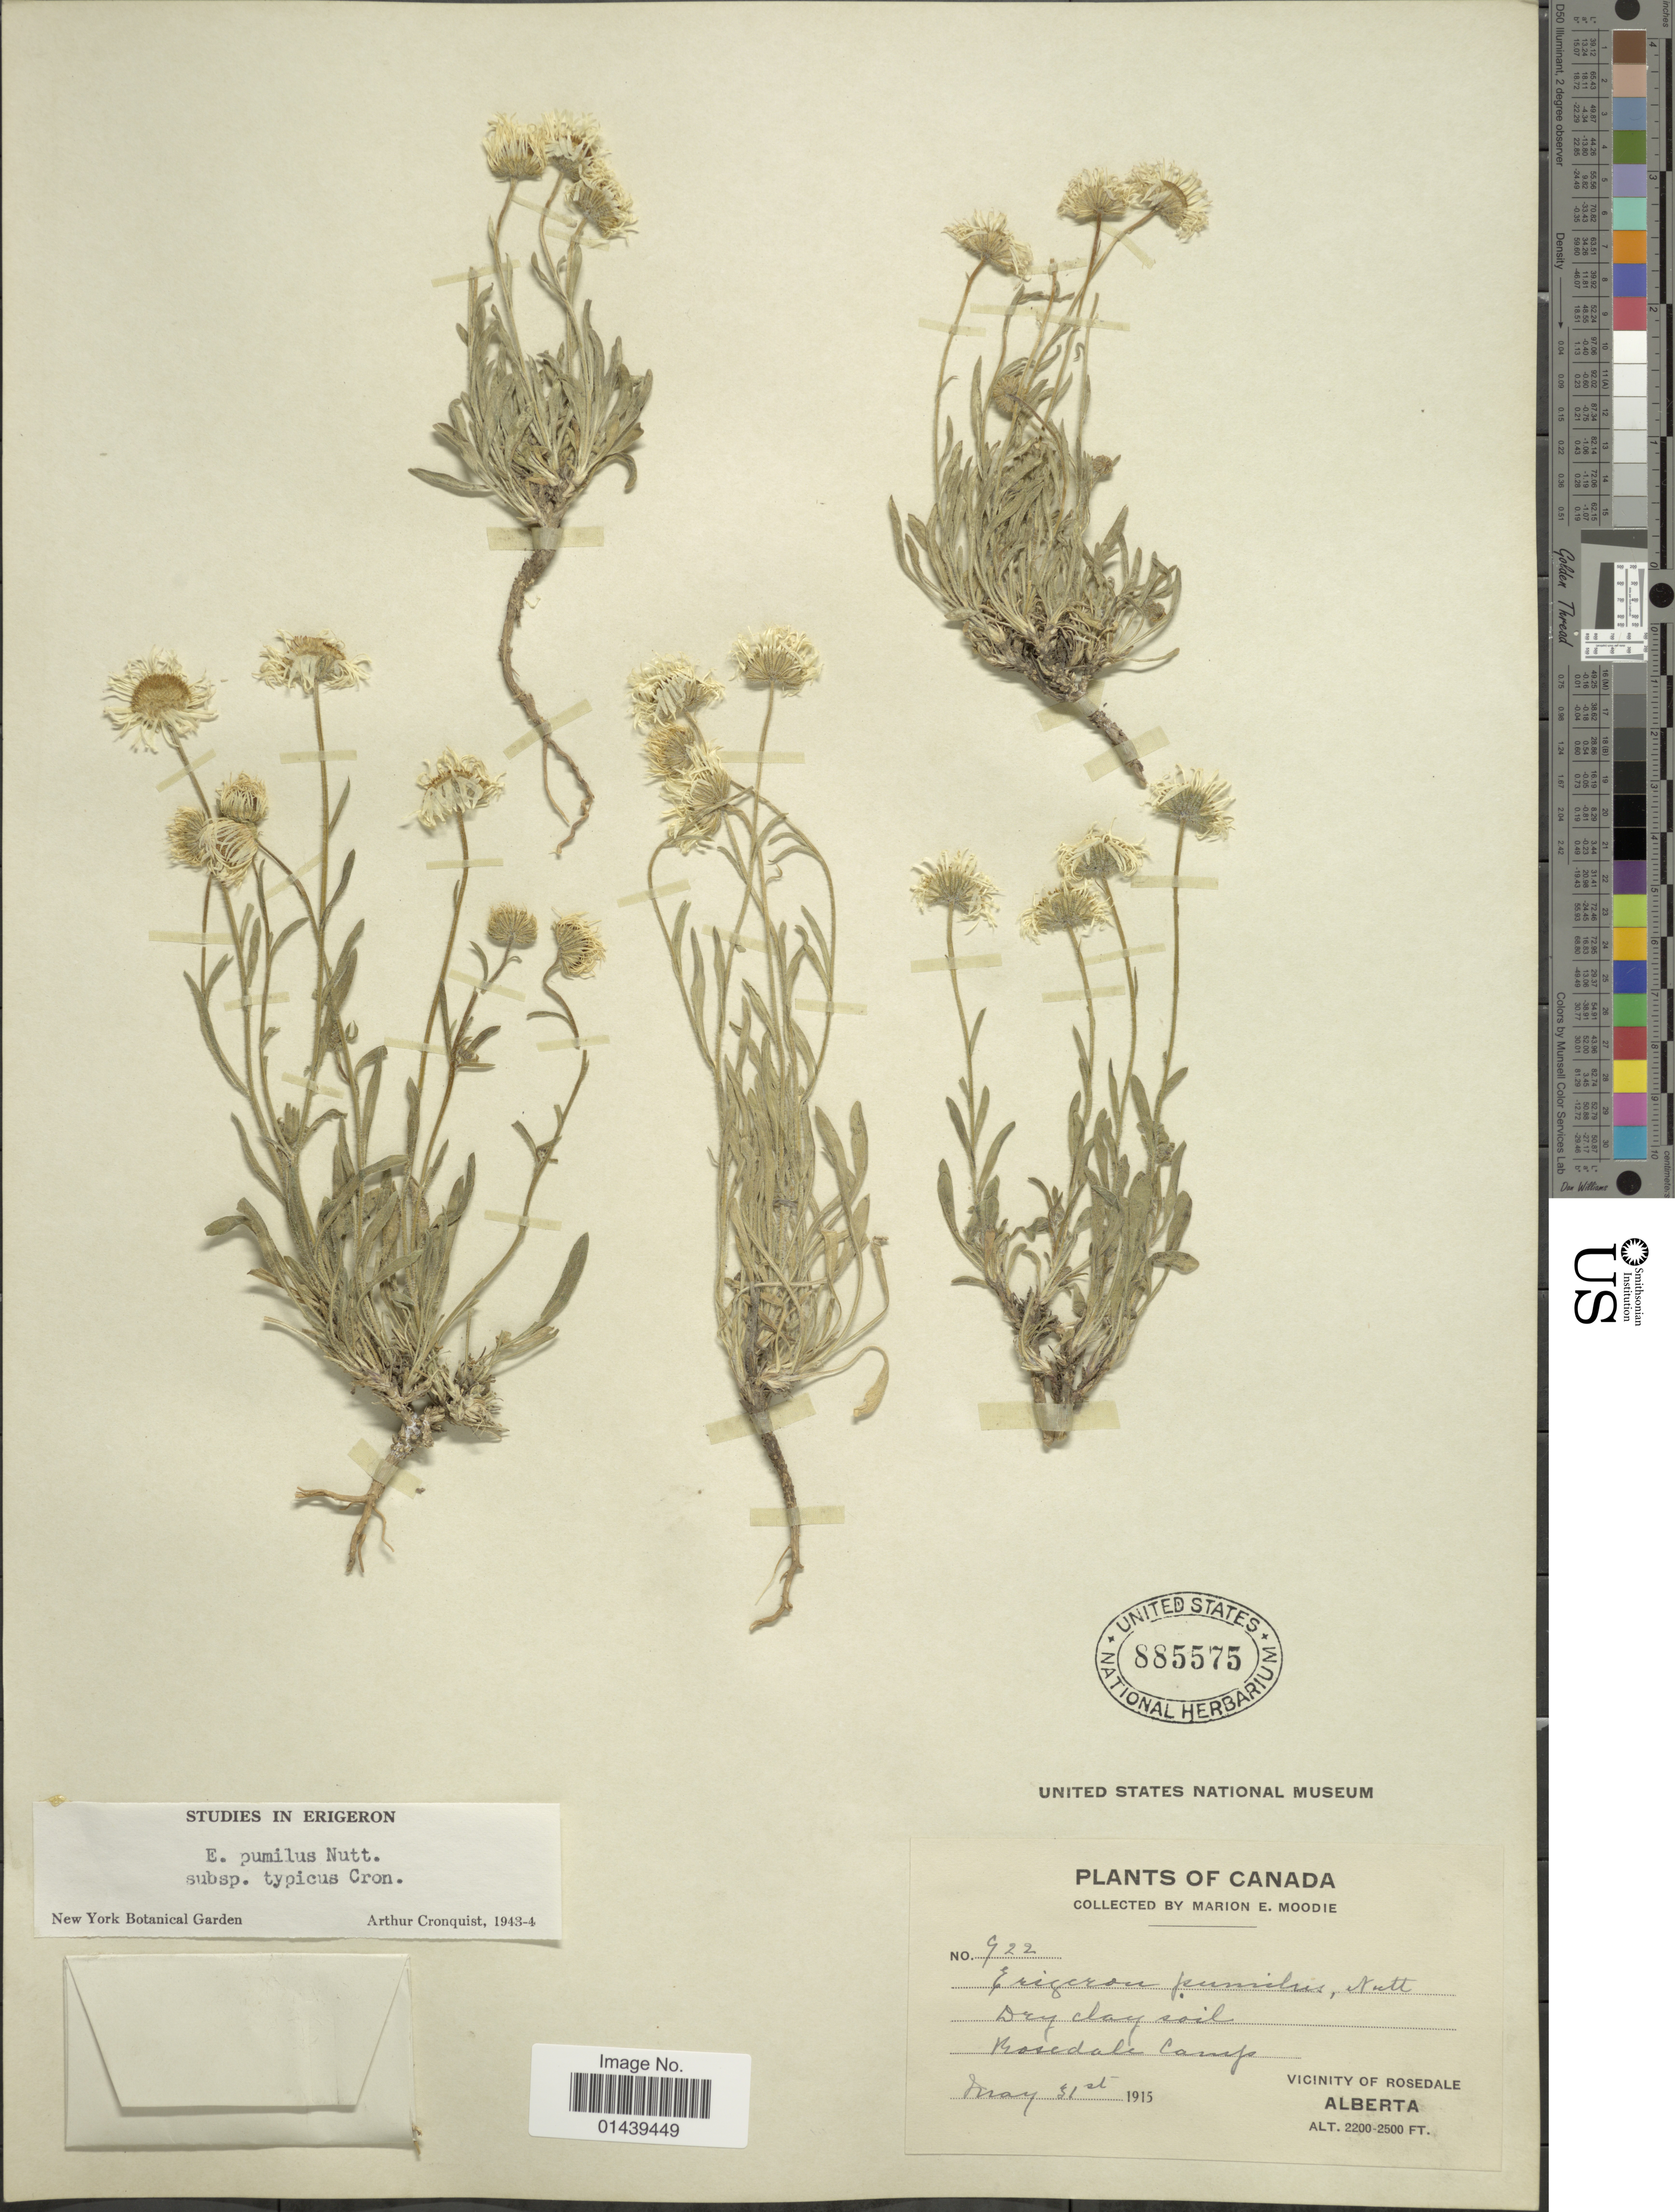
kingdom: Plantae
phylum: Tracheophyta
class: Magnoliopsida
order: Asterales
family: Asteraceae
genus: Erigeron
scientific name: Erigeron pumilus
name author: Nutt.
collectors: M. E. Moodie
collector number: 922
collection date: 1915-05-31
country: Canada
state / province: Alberta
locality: Vicinity of Rosedale. Rosedale Camp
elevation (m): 671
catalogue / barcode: US 885575